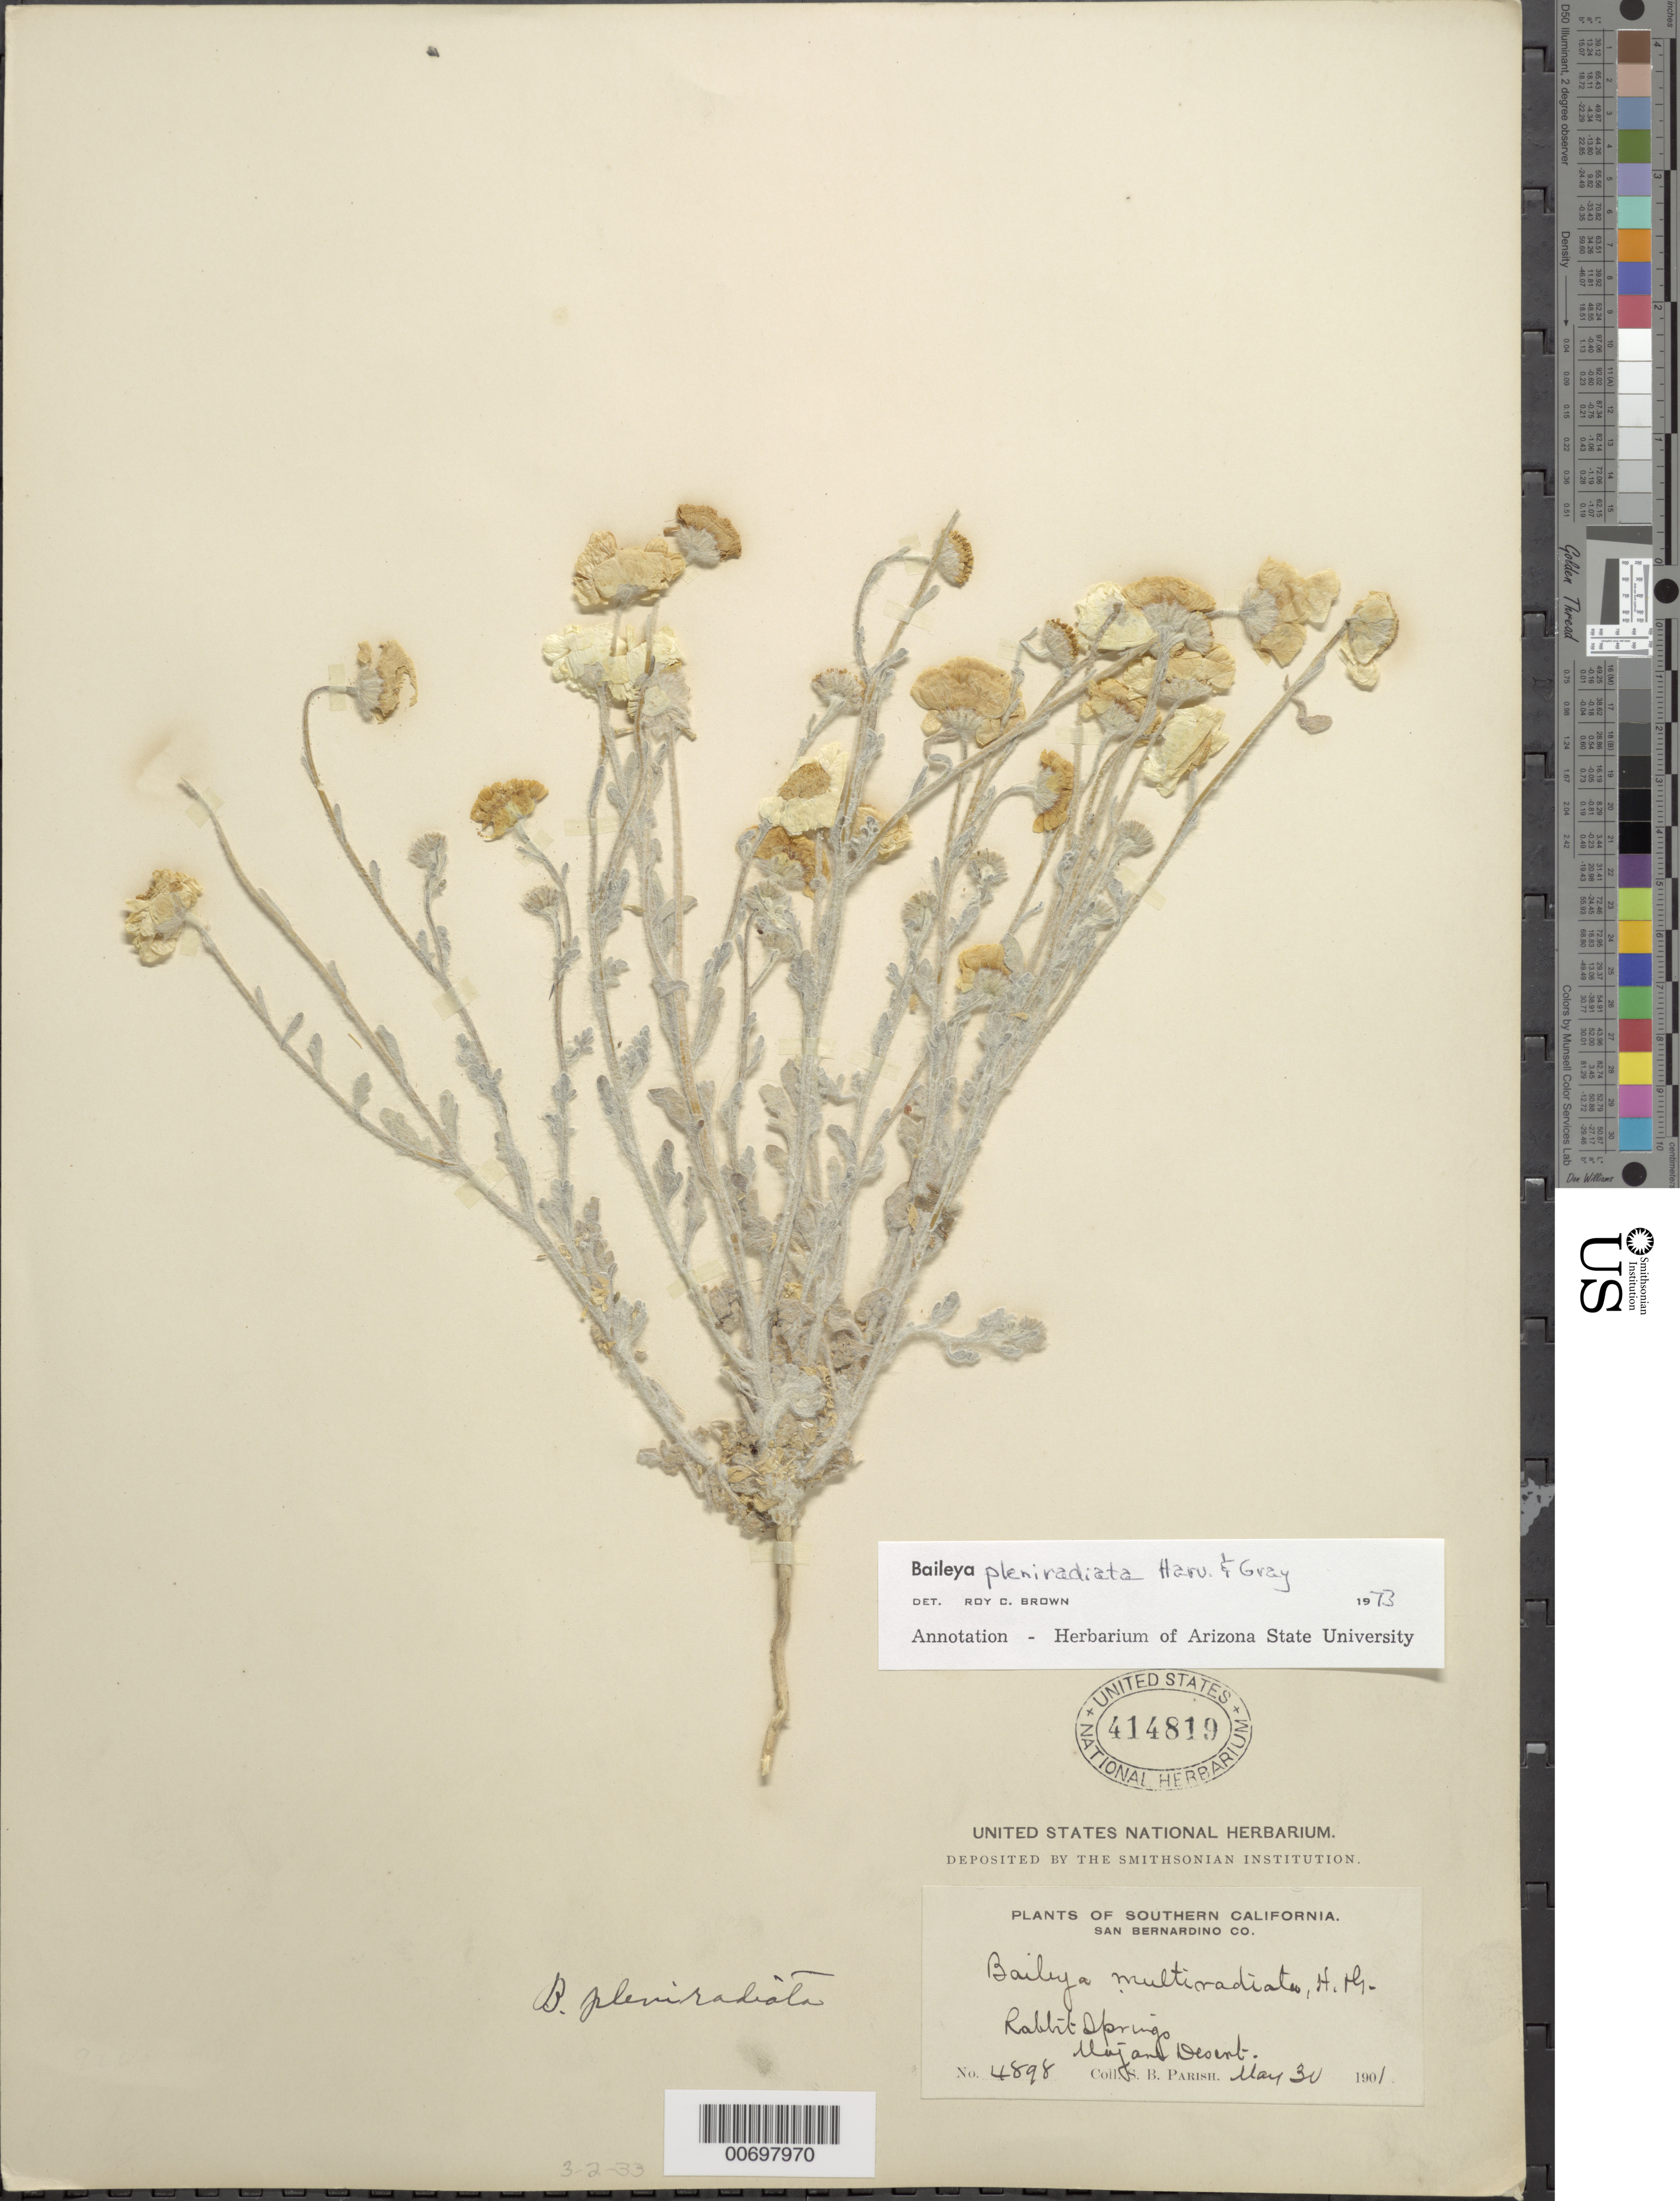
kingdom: Plantae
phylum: Tracheophyta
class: Magnoliopsida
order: Asterales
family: Asteraceae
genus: Baileya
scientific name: Baileya pleniradiata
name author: Harv. & A. Gray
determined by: Brown, Roy C.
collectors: S. B. Parish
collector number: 4898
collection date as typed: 30 May 1901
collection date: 1901-05-30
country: United States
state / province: California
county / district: San Bernardino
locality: Rabbit Springs, Mojave Desert.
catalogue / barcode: US 414819